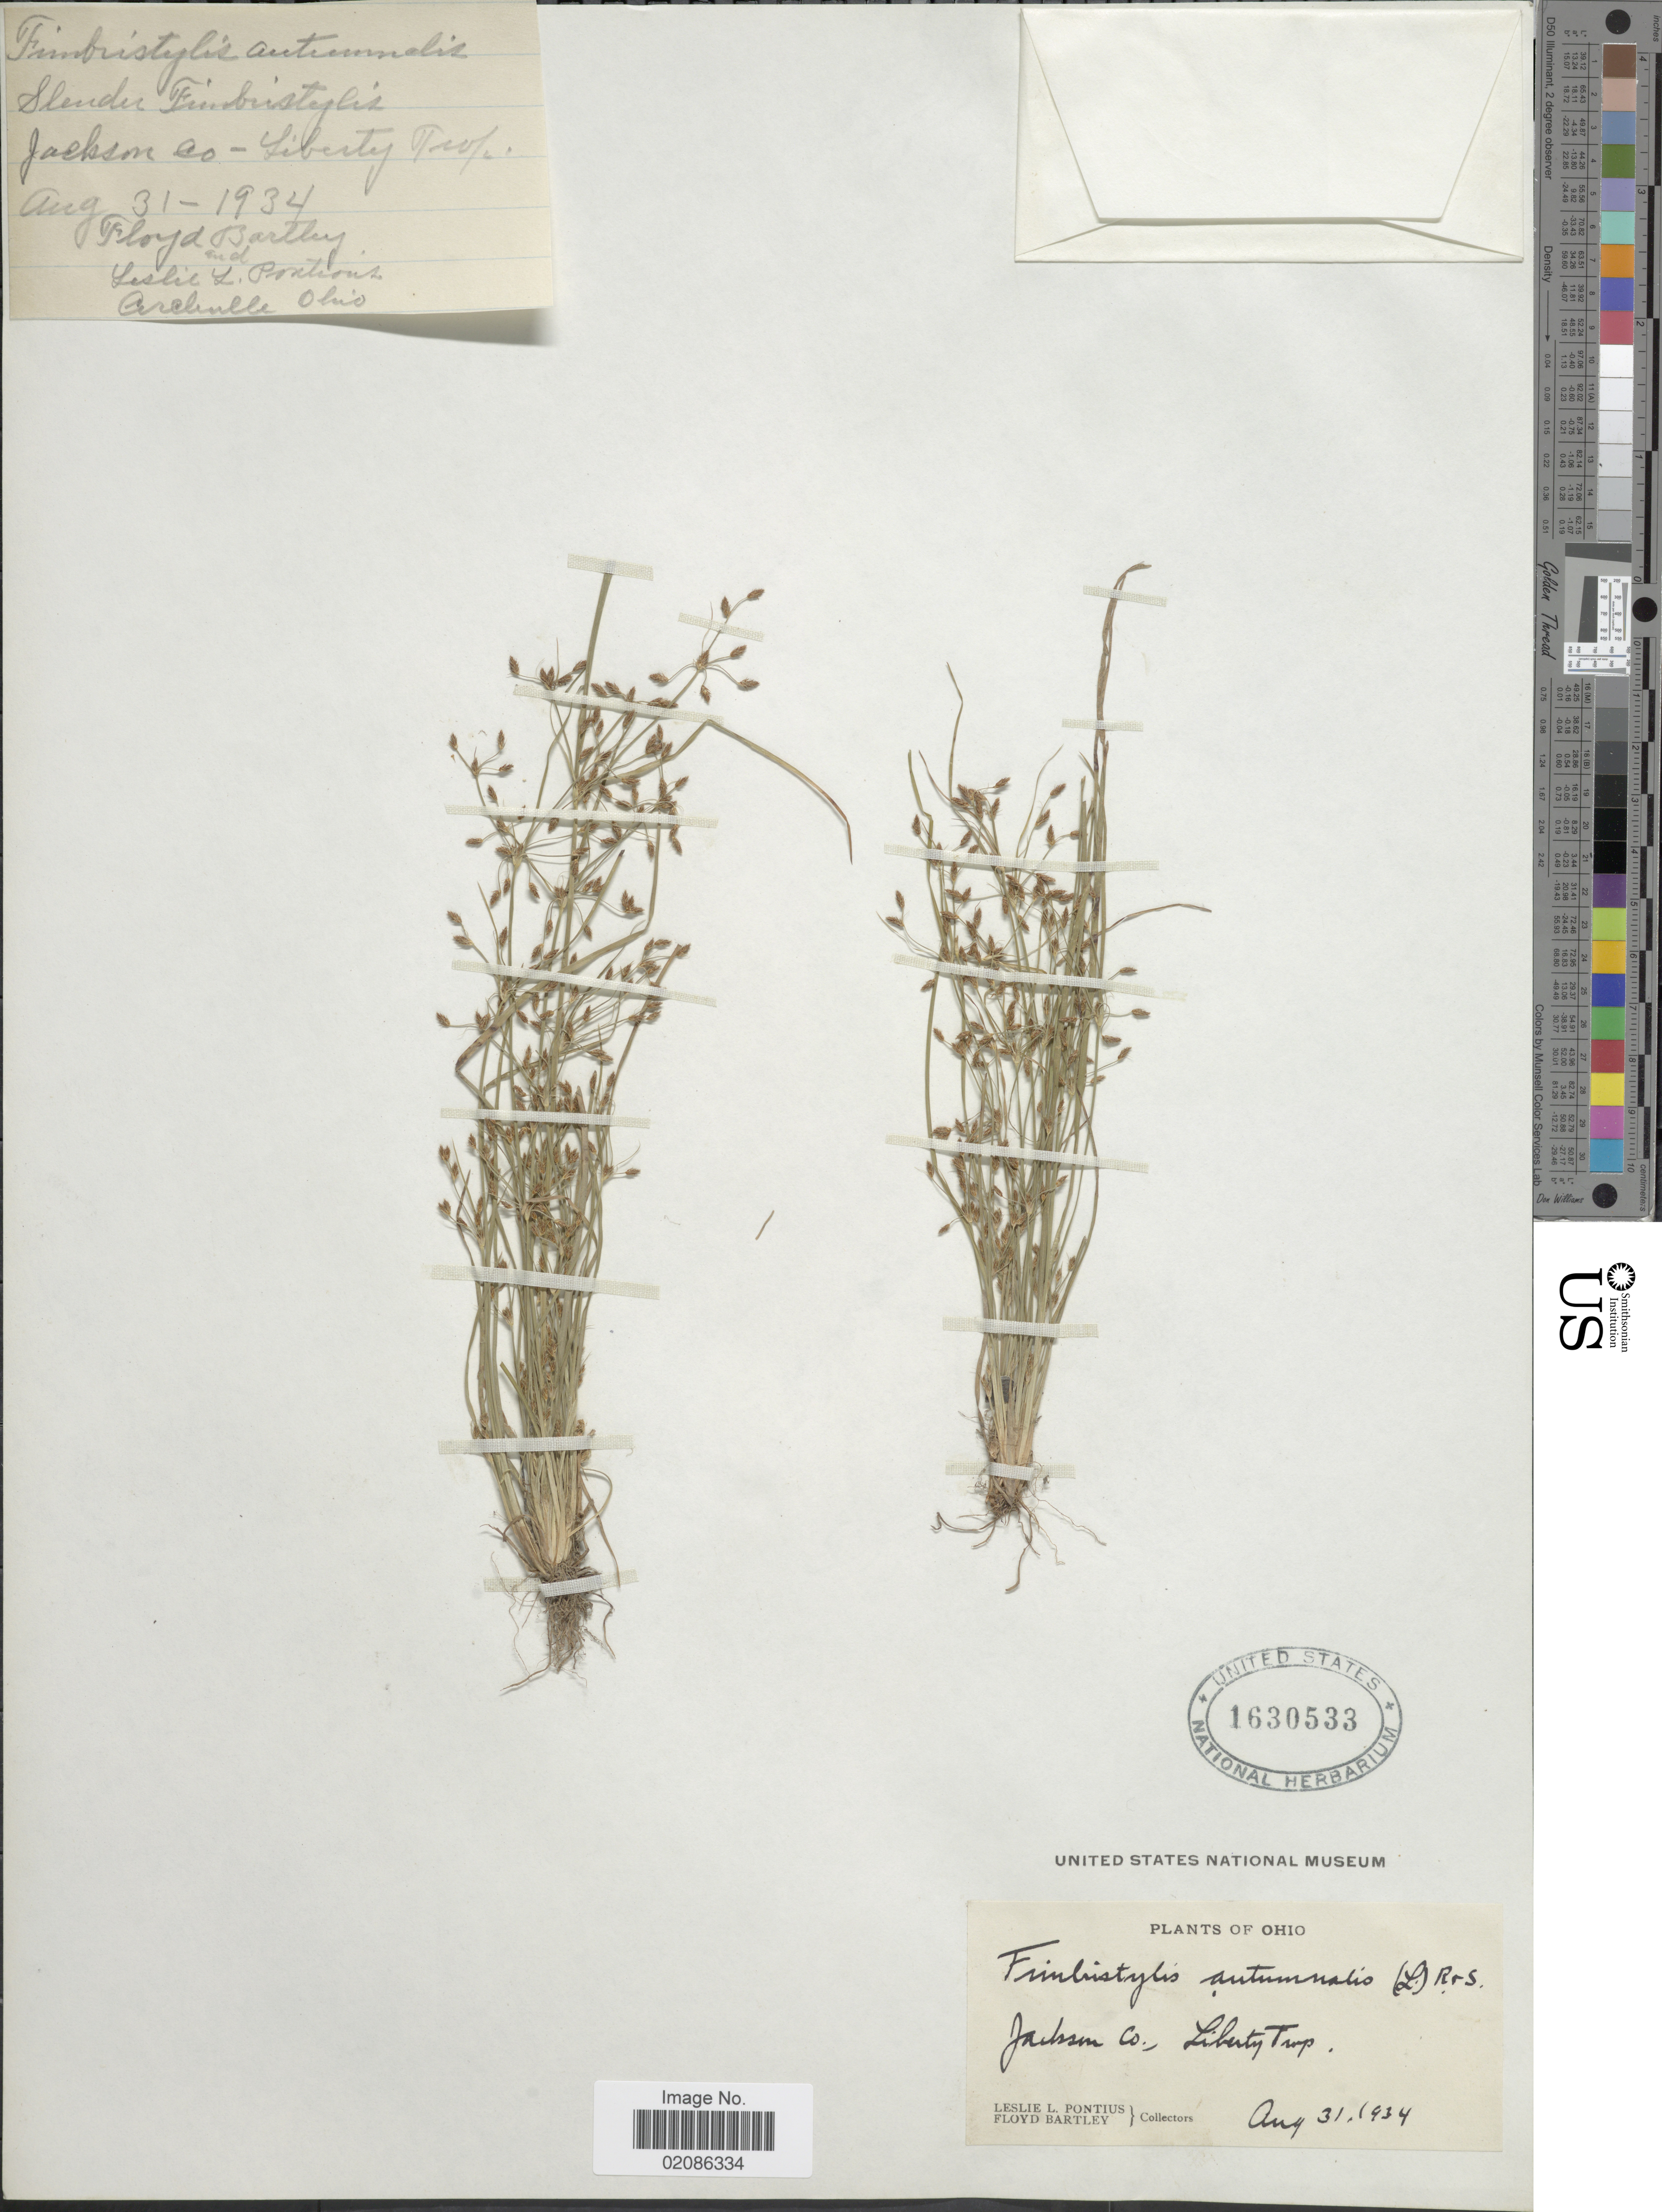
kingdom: Plantae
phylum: Tracheophyta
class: Liliopsida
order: Poales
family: Cyperaceae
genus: Fimbristylis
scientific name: Fimbristylis autumnalis (L.) Roem. & Schult.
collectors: L. Pontius & F. Bartley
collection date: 1934-08-31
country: United States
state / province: Ohio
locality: Jackson Co., Liberty Twp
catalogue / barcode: US 1630533